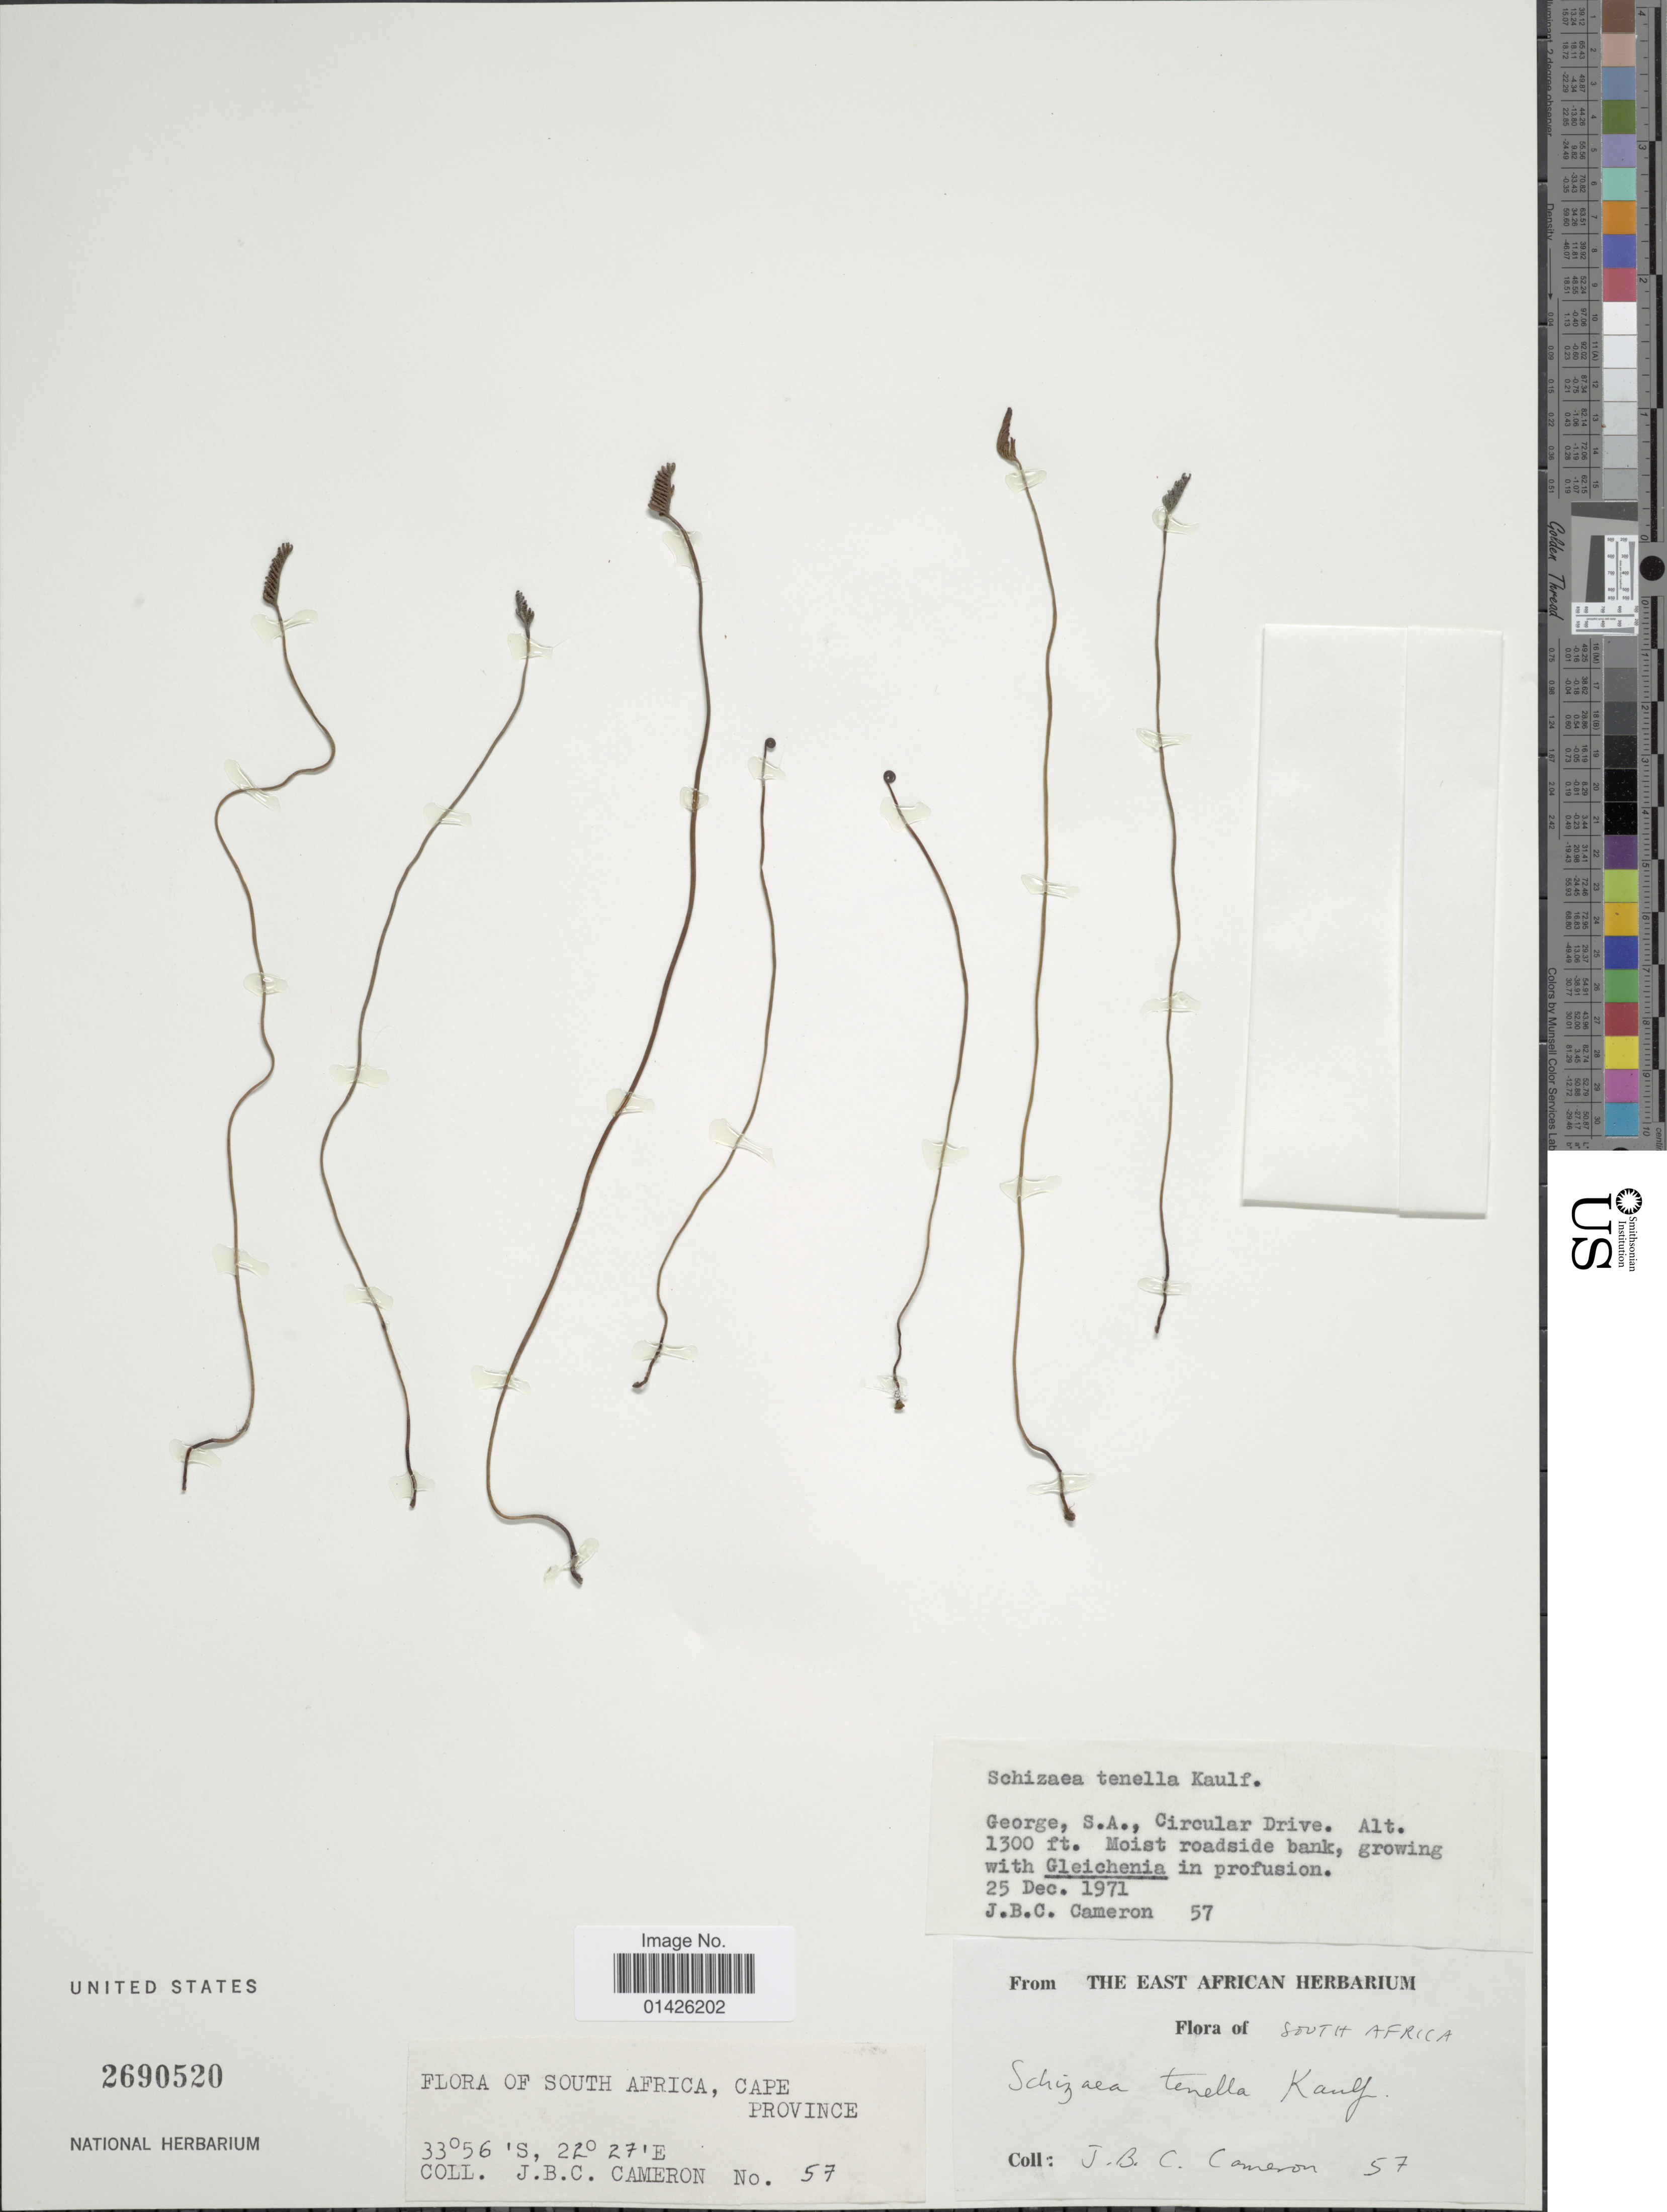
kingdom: Plantae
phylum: Tracheophyta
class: Polypodiopsida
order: Schizaeales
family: Schizaeaceae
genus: Schizaea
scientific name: Schizaea tenella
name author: Kaulf.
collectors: J. Cameron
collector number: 57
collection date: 1971-12-25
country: South Africa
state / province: Western Cape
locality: George, Circular Drive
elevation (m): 396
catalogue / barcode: US 2690520